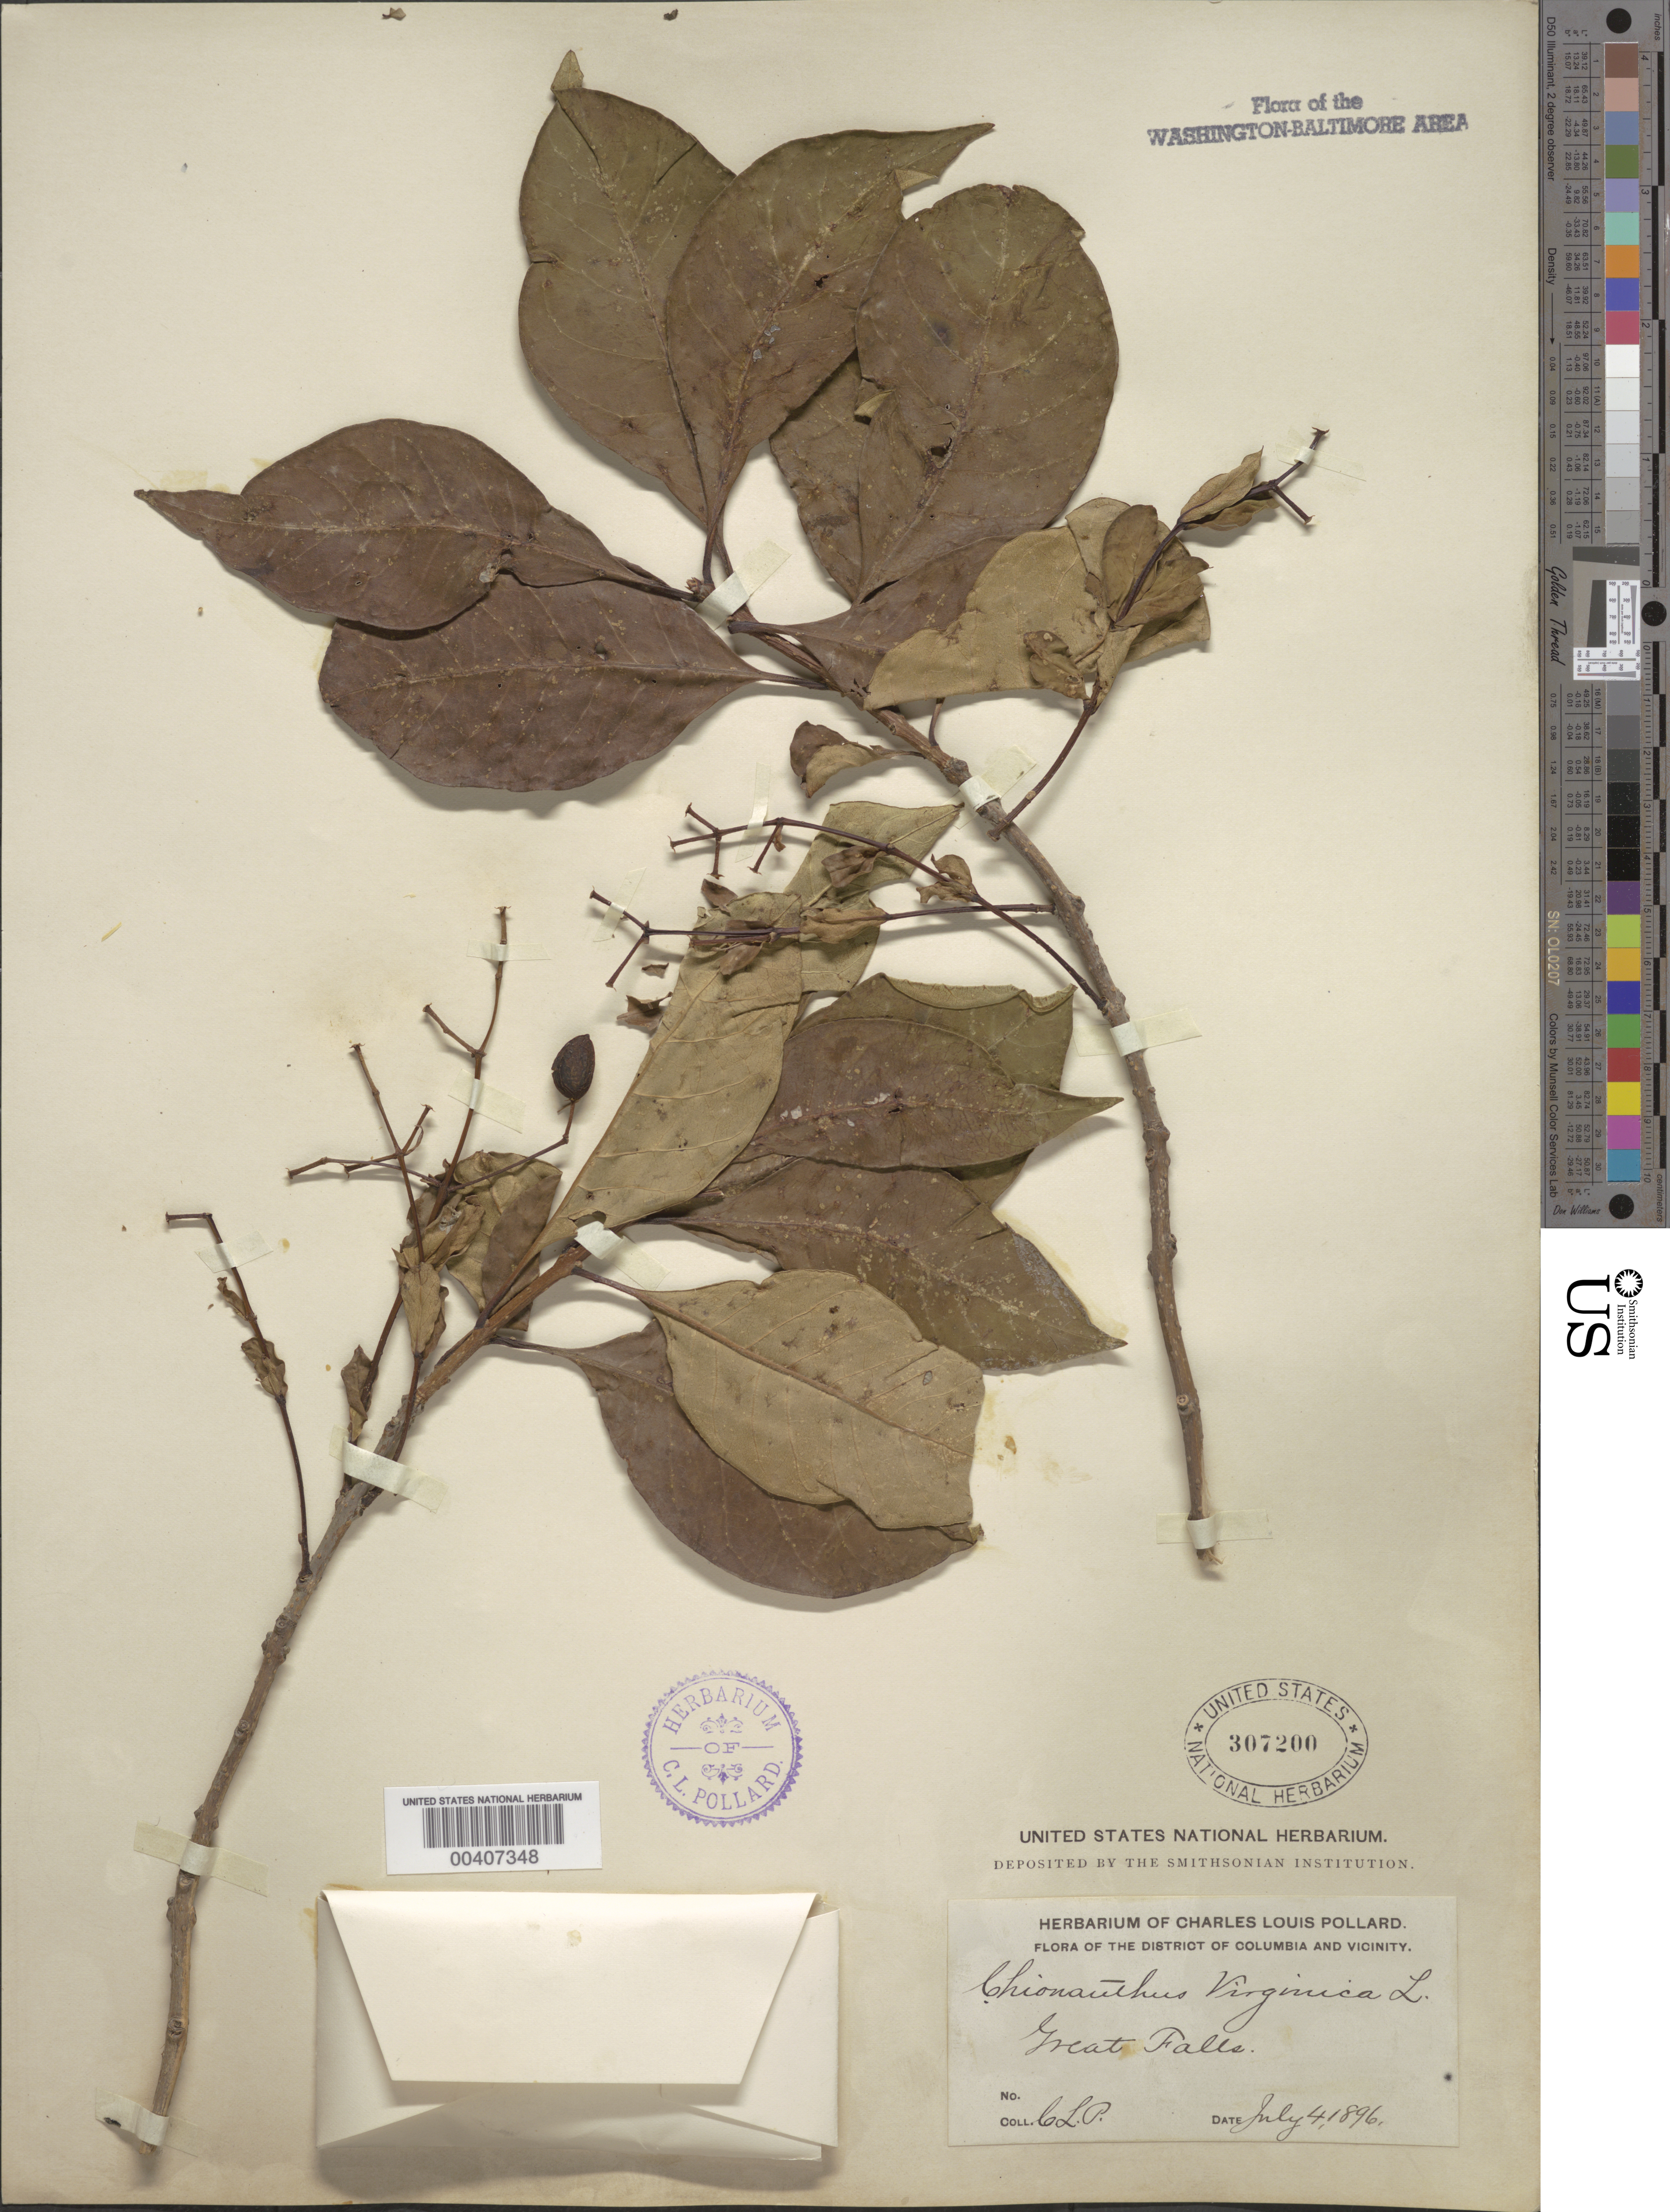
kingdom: Plantae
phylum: Tracheophyta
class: Magnoliopsida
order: Lamiales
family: Oleaceae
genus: Chionanthus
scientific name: Chionanthus virginicus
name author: L.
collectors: C. L. Pollard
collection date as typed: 04 Jul 1869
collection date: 1869-07-04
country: United States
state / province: Maryland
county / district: Montgomery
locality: Great Falls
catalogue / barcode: US 307200